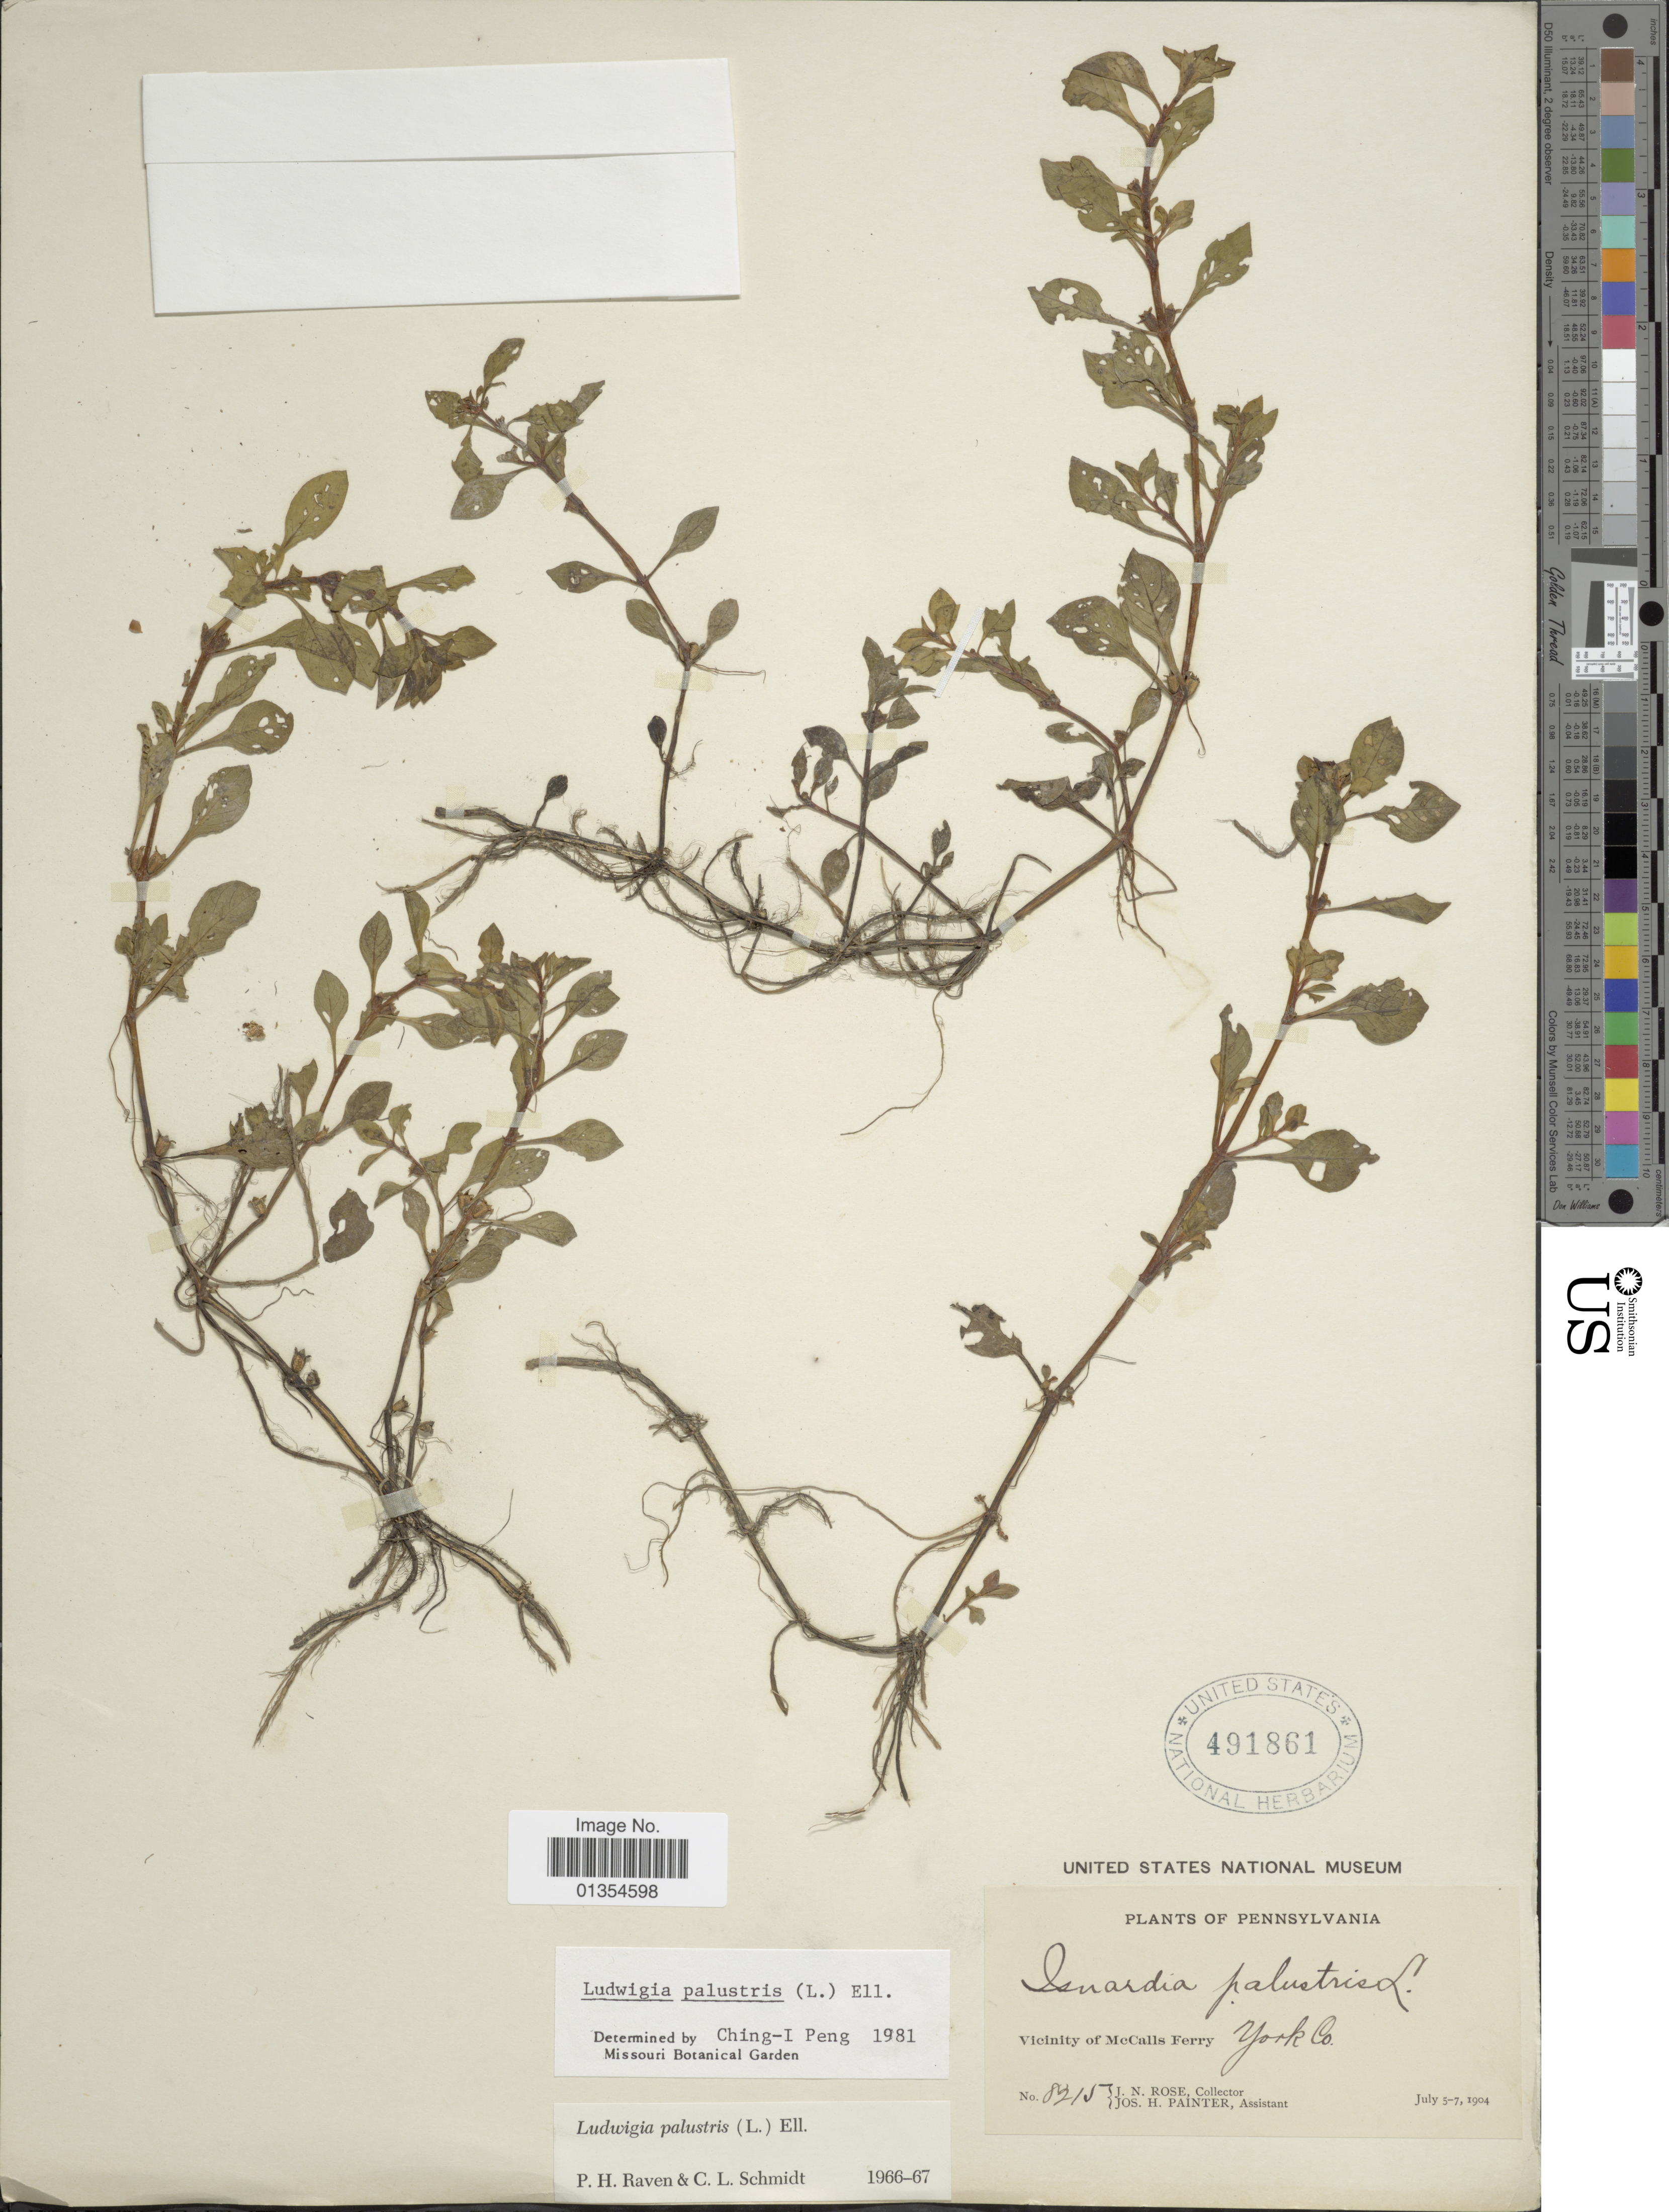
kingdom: Plantae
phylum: Tracheophyta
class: Magnoliopsida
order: Myrtales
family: Onagraceae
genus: Ludwigia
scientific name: Ludwigia palustris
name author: (L.) Elliott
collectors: J. N. Rose & J. H. Painter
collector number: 8215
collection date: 1904-07-05/1904-07-07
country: United States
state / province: Pennsylvania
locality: Vicinity of McCalls Ferry, York Co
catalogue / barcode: US 491861